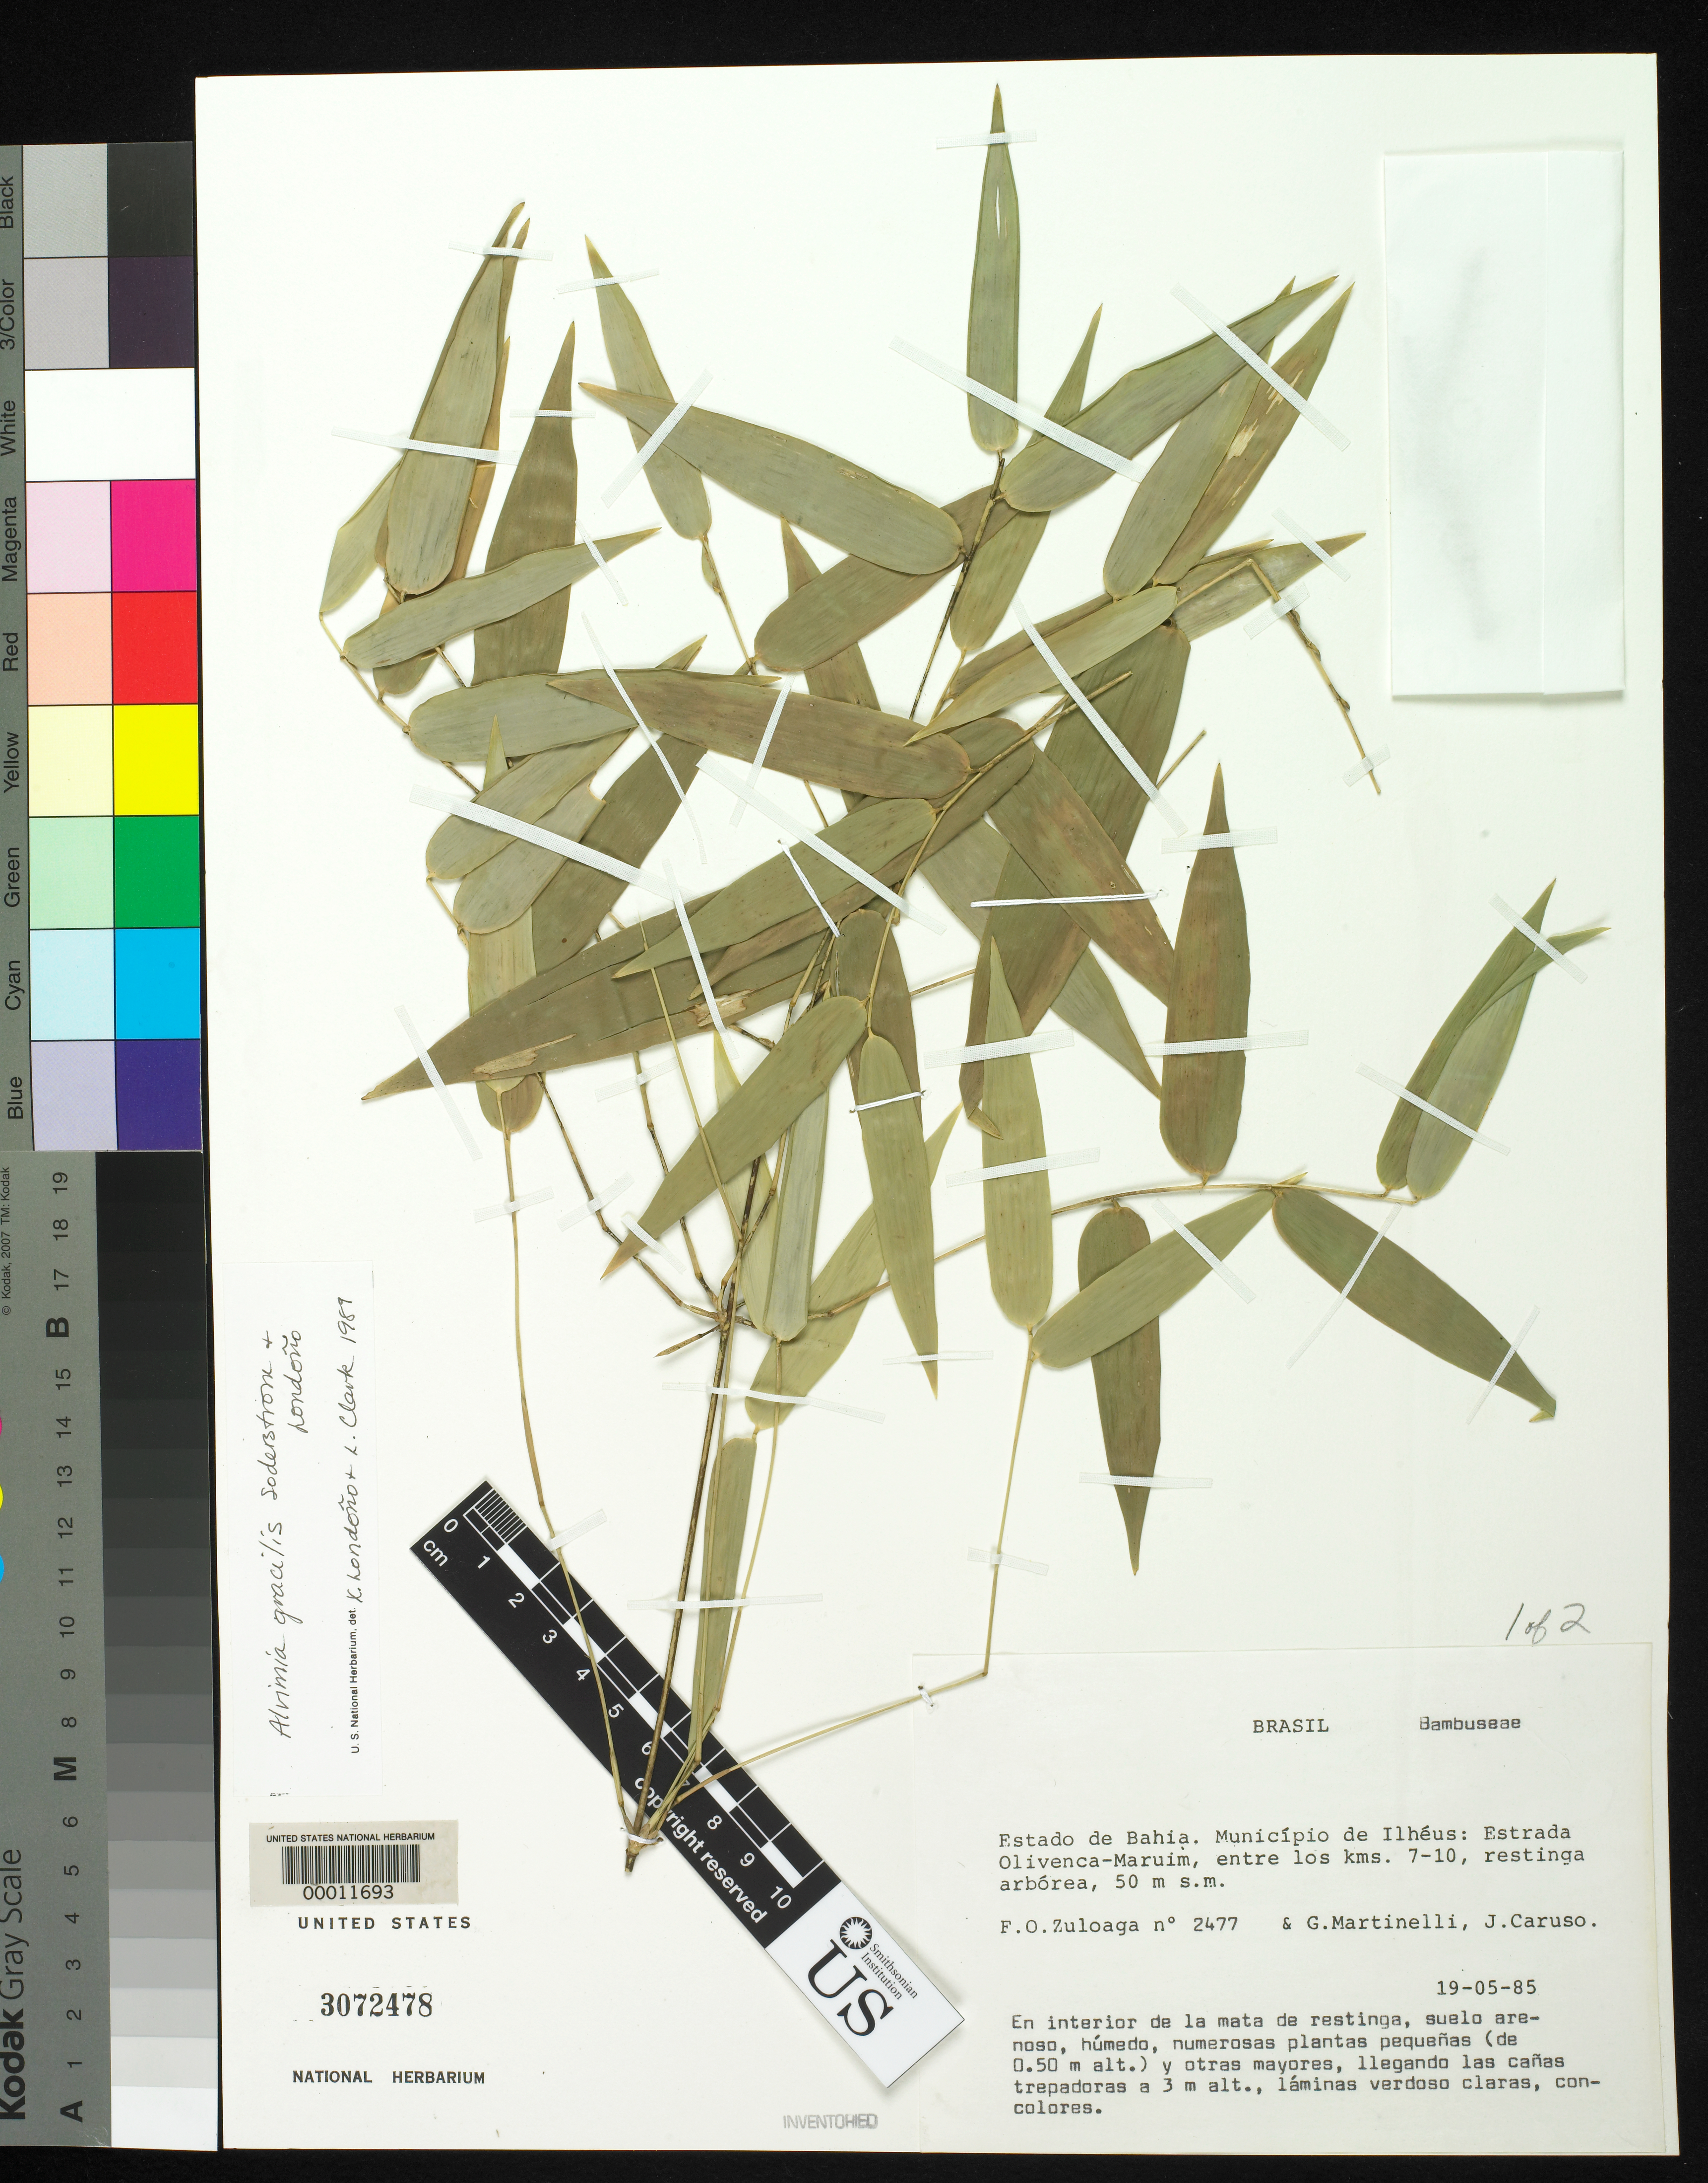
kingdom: Plantae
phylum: Tracheophyta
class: Liliopsida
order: Poales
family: Poaceae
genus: Alvimia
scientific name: Alvimia gracilis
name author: Soderstr. & Londoño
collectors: F. O. Zuloaga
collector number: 2477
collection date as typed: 19 May 1985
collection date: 1985-05-19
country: Brazil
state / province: Bahia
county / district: Ilhéus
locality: Estrada olivenca-maruim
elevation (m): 50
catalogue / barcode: US 3072478